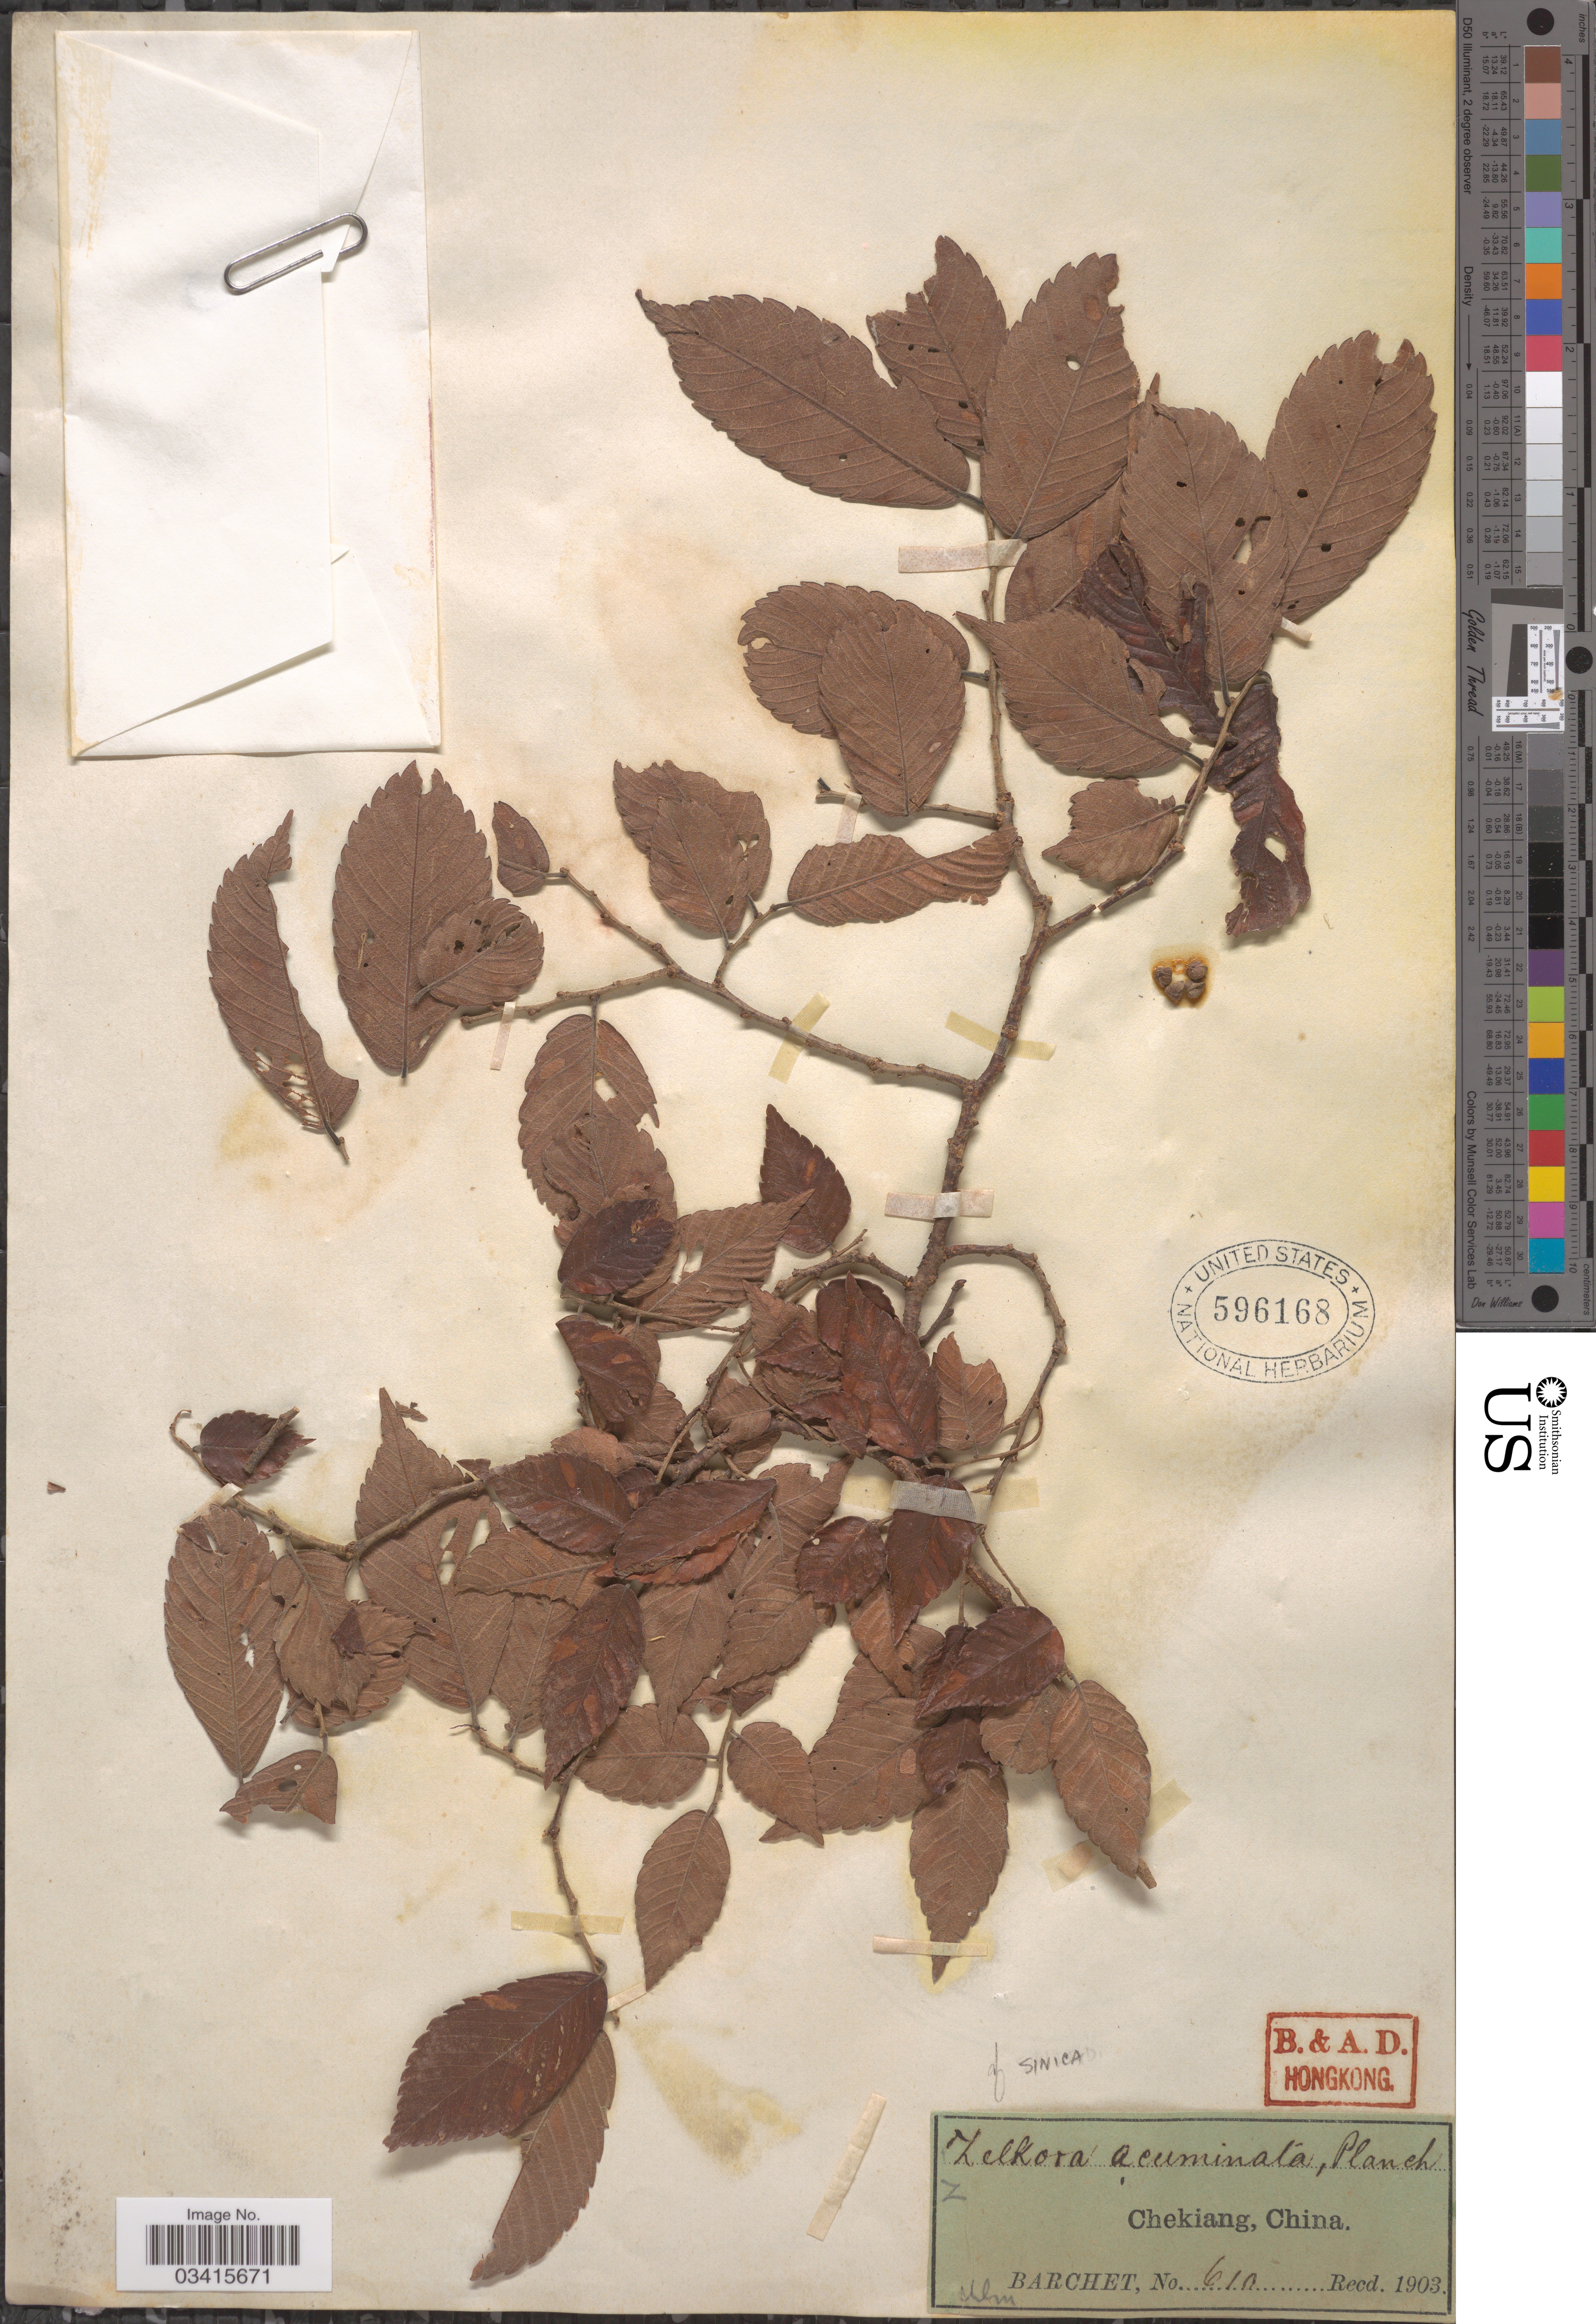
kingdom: Plantae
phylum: Tracheophyta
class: Magnoliopsida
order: Rosales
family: Ulmaceae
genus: Zelkova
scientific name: Zelkova sinica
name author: C.K. Schneid. in Sarg.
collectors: Barchet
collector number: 610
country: China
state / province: Zhejiang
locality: Chekiang.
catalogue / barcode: US 596168